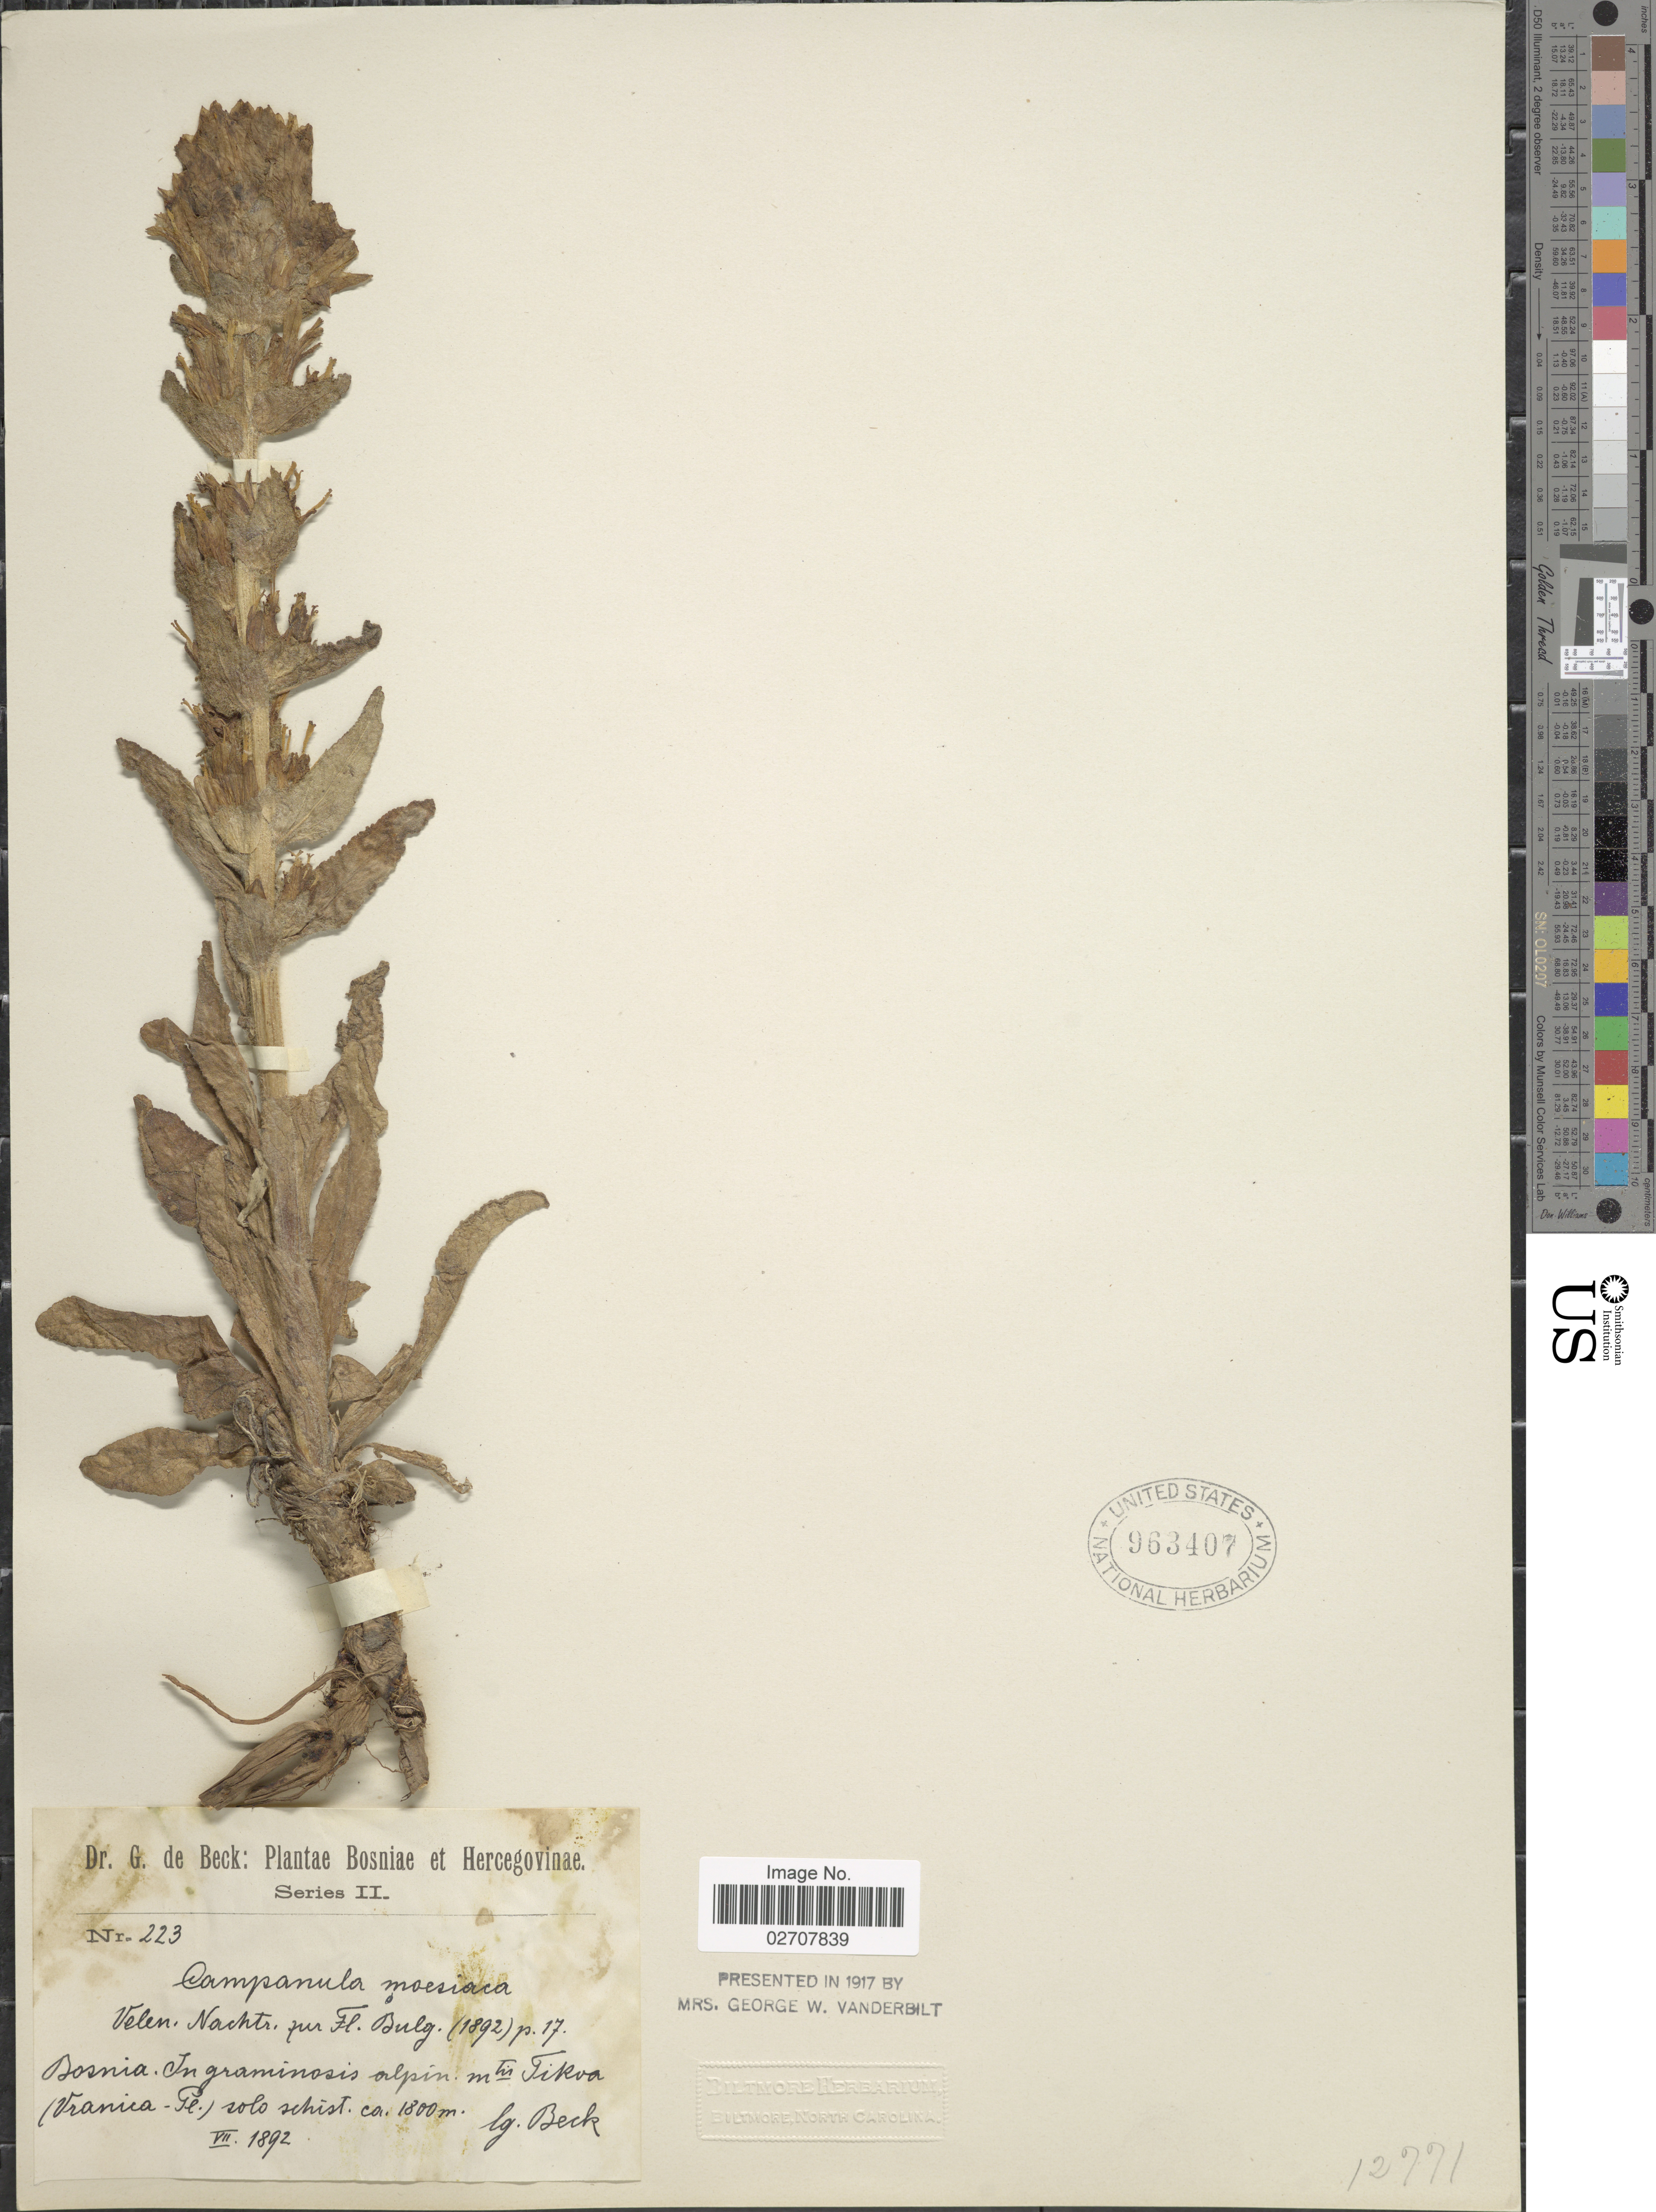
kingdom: Plantae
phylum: Tracheophyta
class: Magnoliopsida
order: Asterales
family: Campanulaceae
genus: Campanula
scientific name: Campanula moesiaca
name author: Velen.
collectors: G. de Beck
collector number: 223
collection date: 1892-07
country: Bosnia and Herzegovina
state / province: Federation of B&H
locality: Bosnia. In graminosis alpin. Mt. Tikva (Vranica)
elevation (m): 1800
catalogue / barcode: US 963407